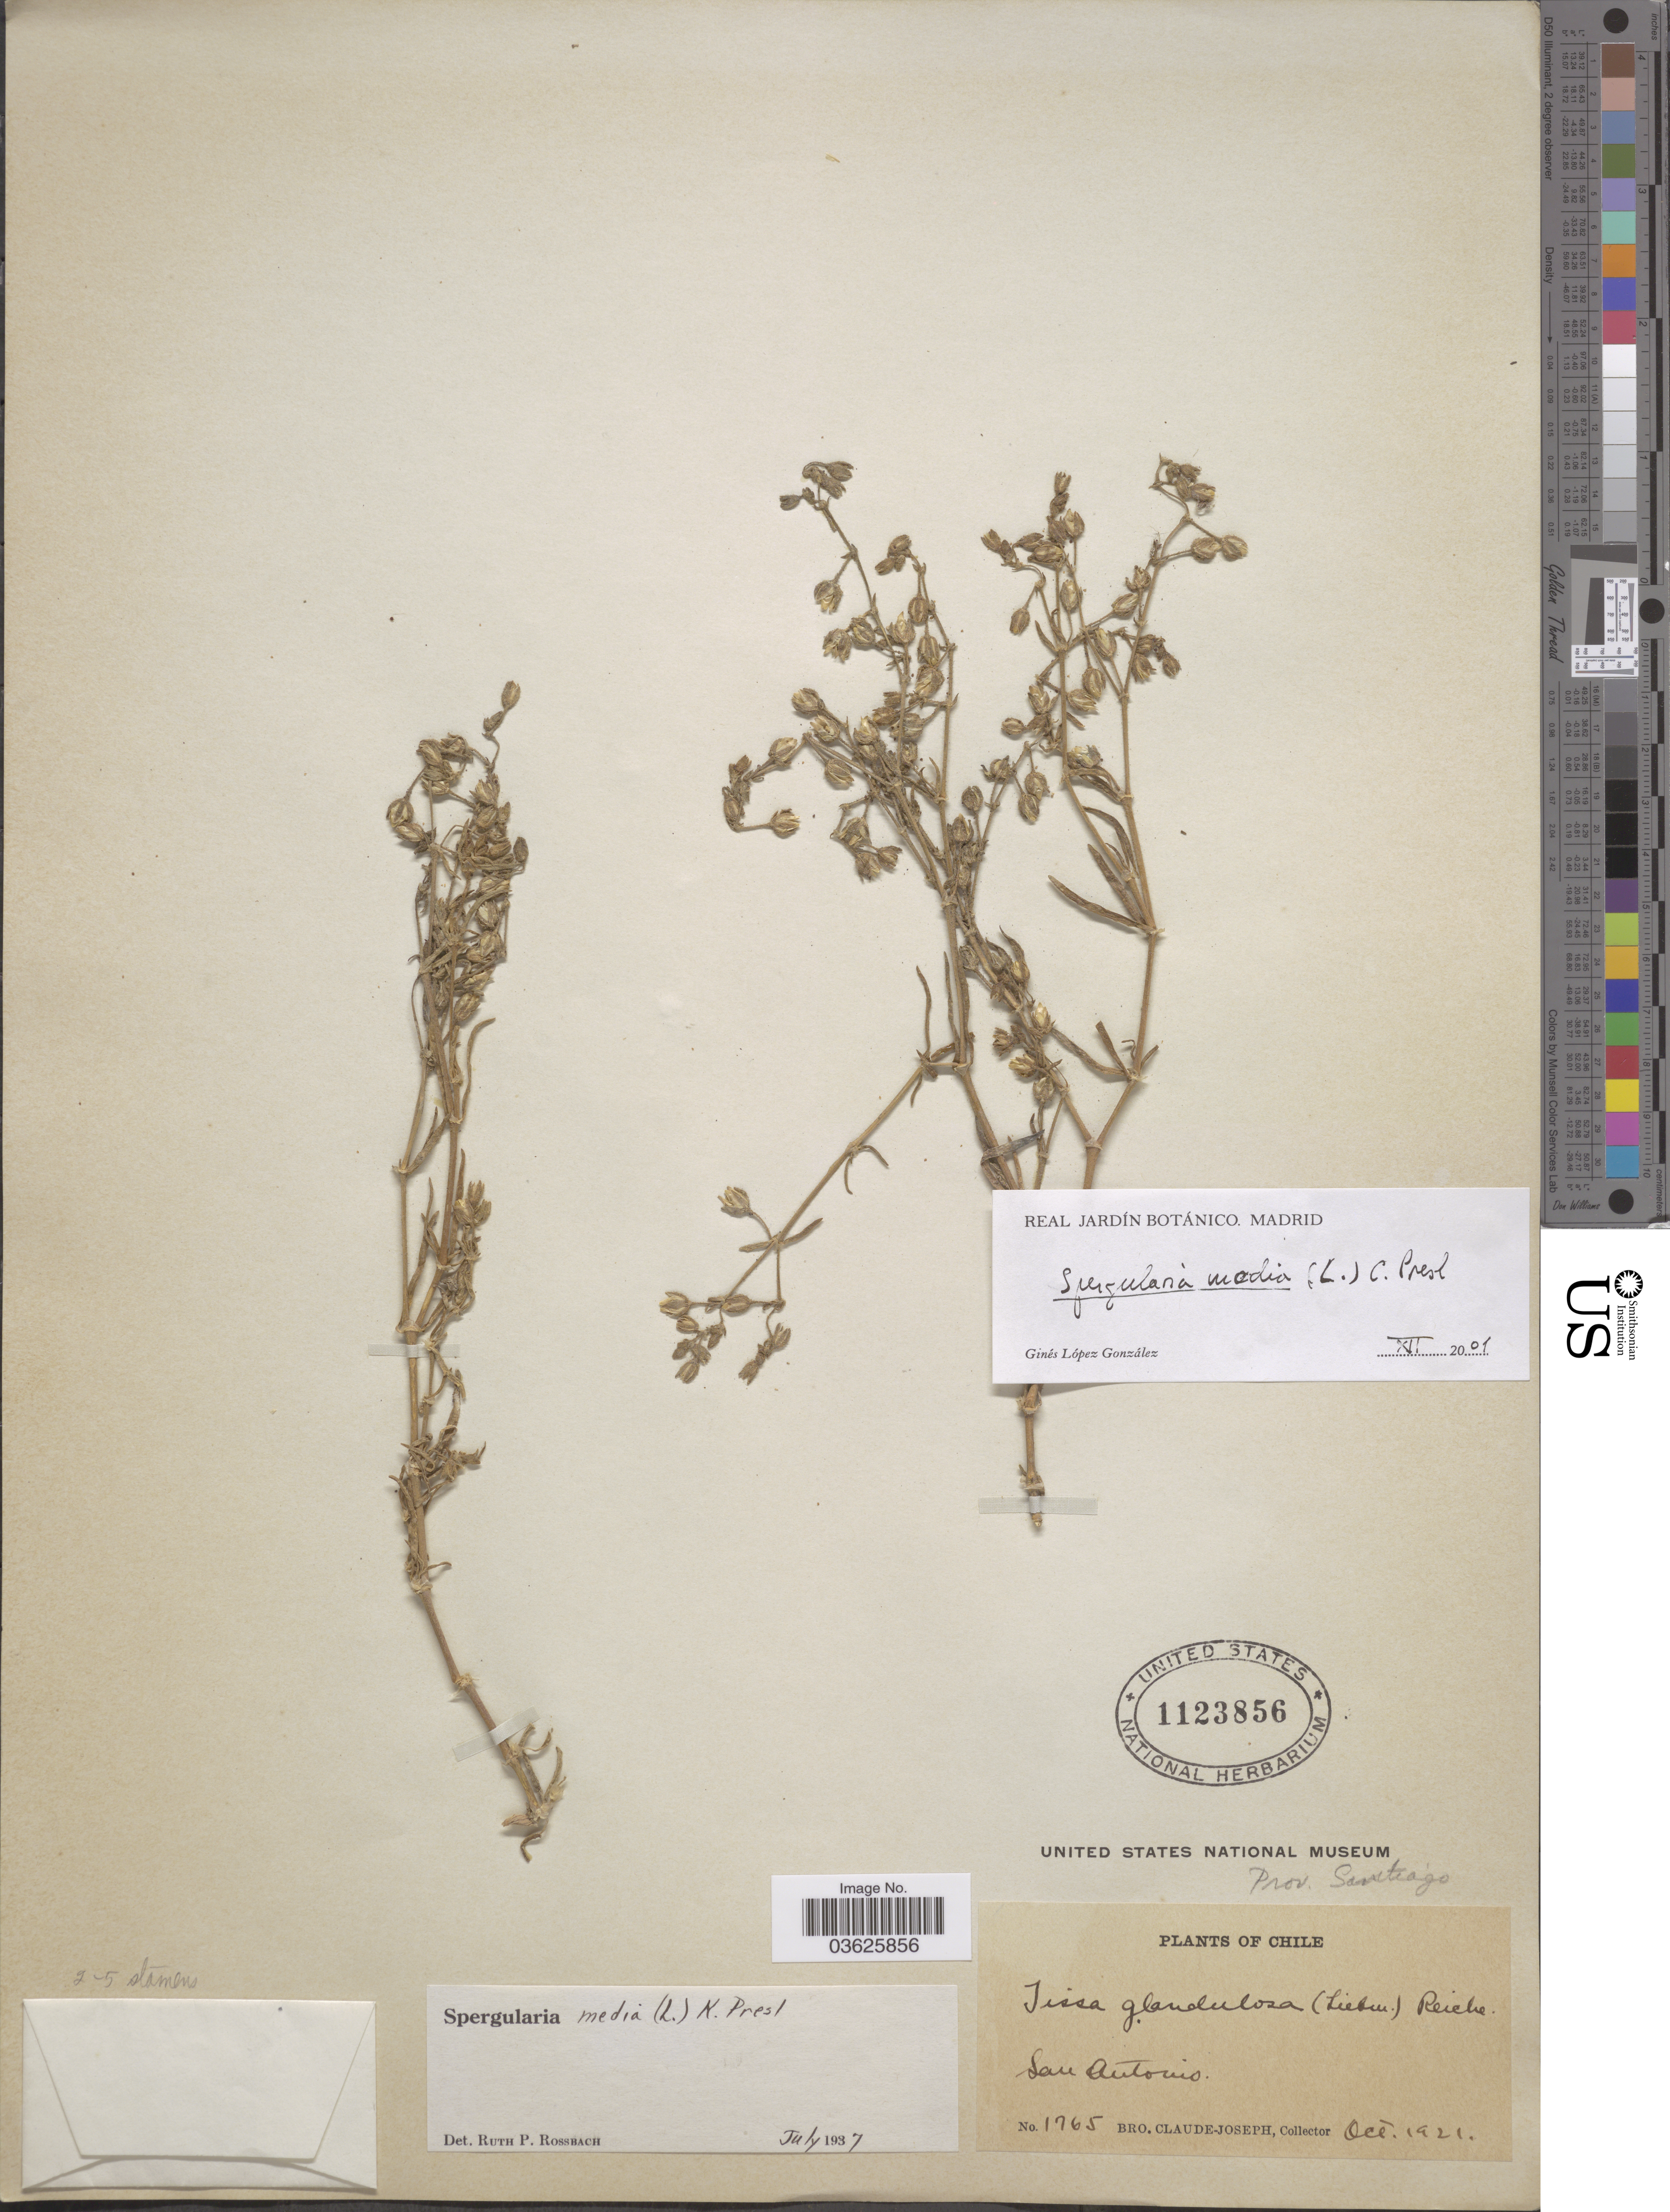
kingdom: Plantae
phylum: Tracheophyta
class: Magnoliopsida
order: Caryophyllales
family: Caryophyllaceae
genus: Spergularia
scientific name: Spergularia media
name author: (L.) C. Presl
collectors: Bro. Claude-Joseph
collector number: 1765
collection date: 1921-10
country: Chile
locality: San Antonio.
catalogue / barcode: US 1123856